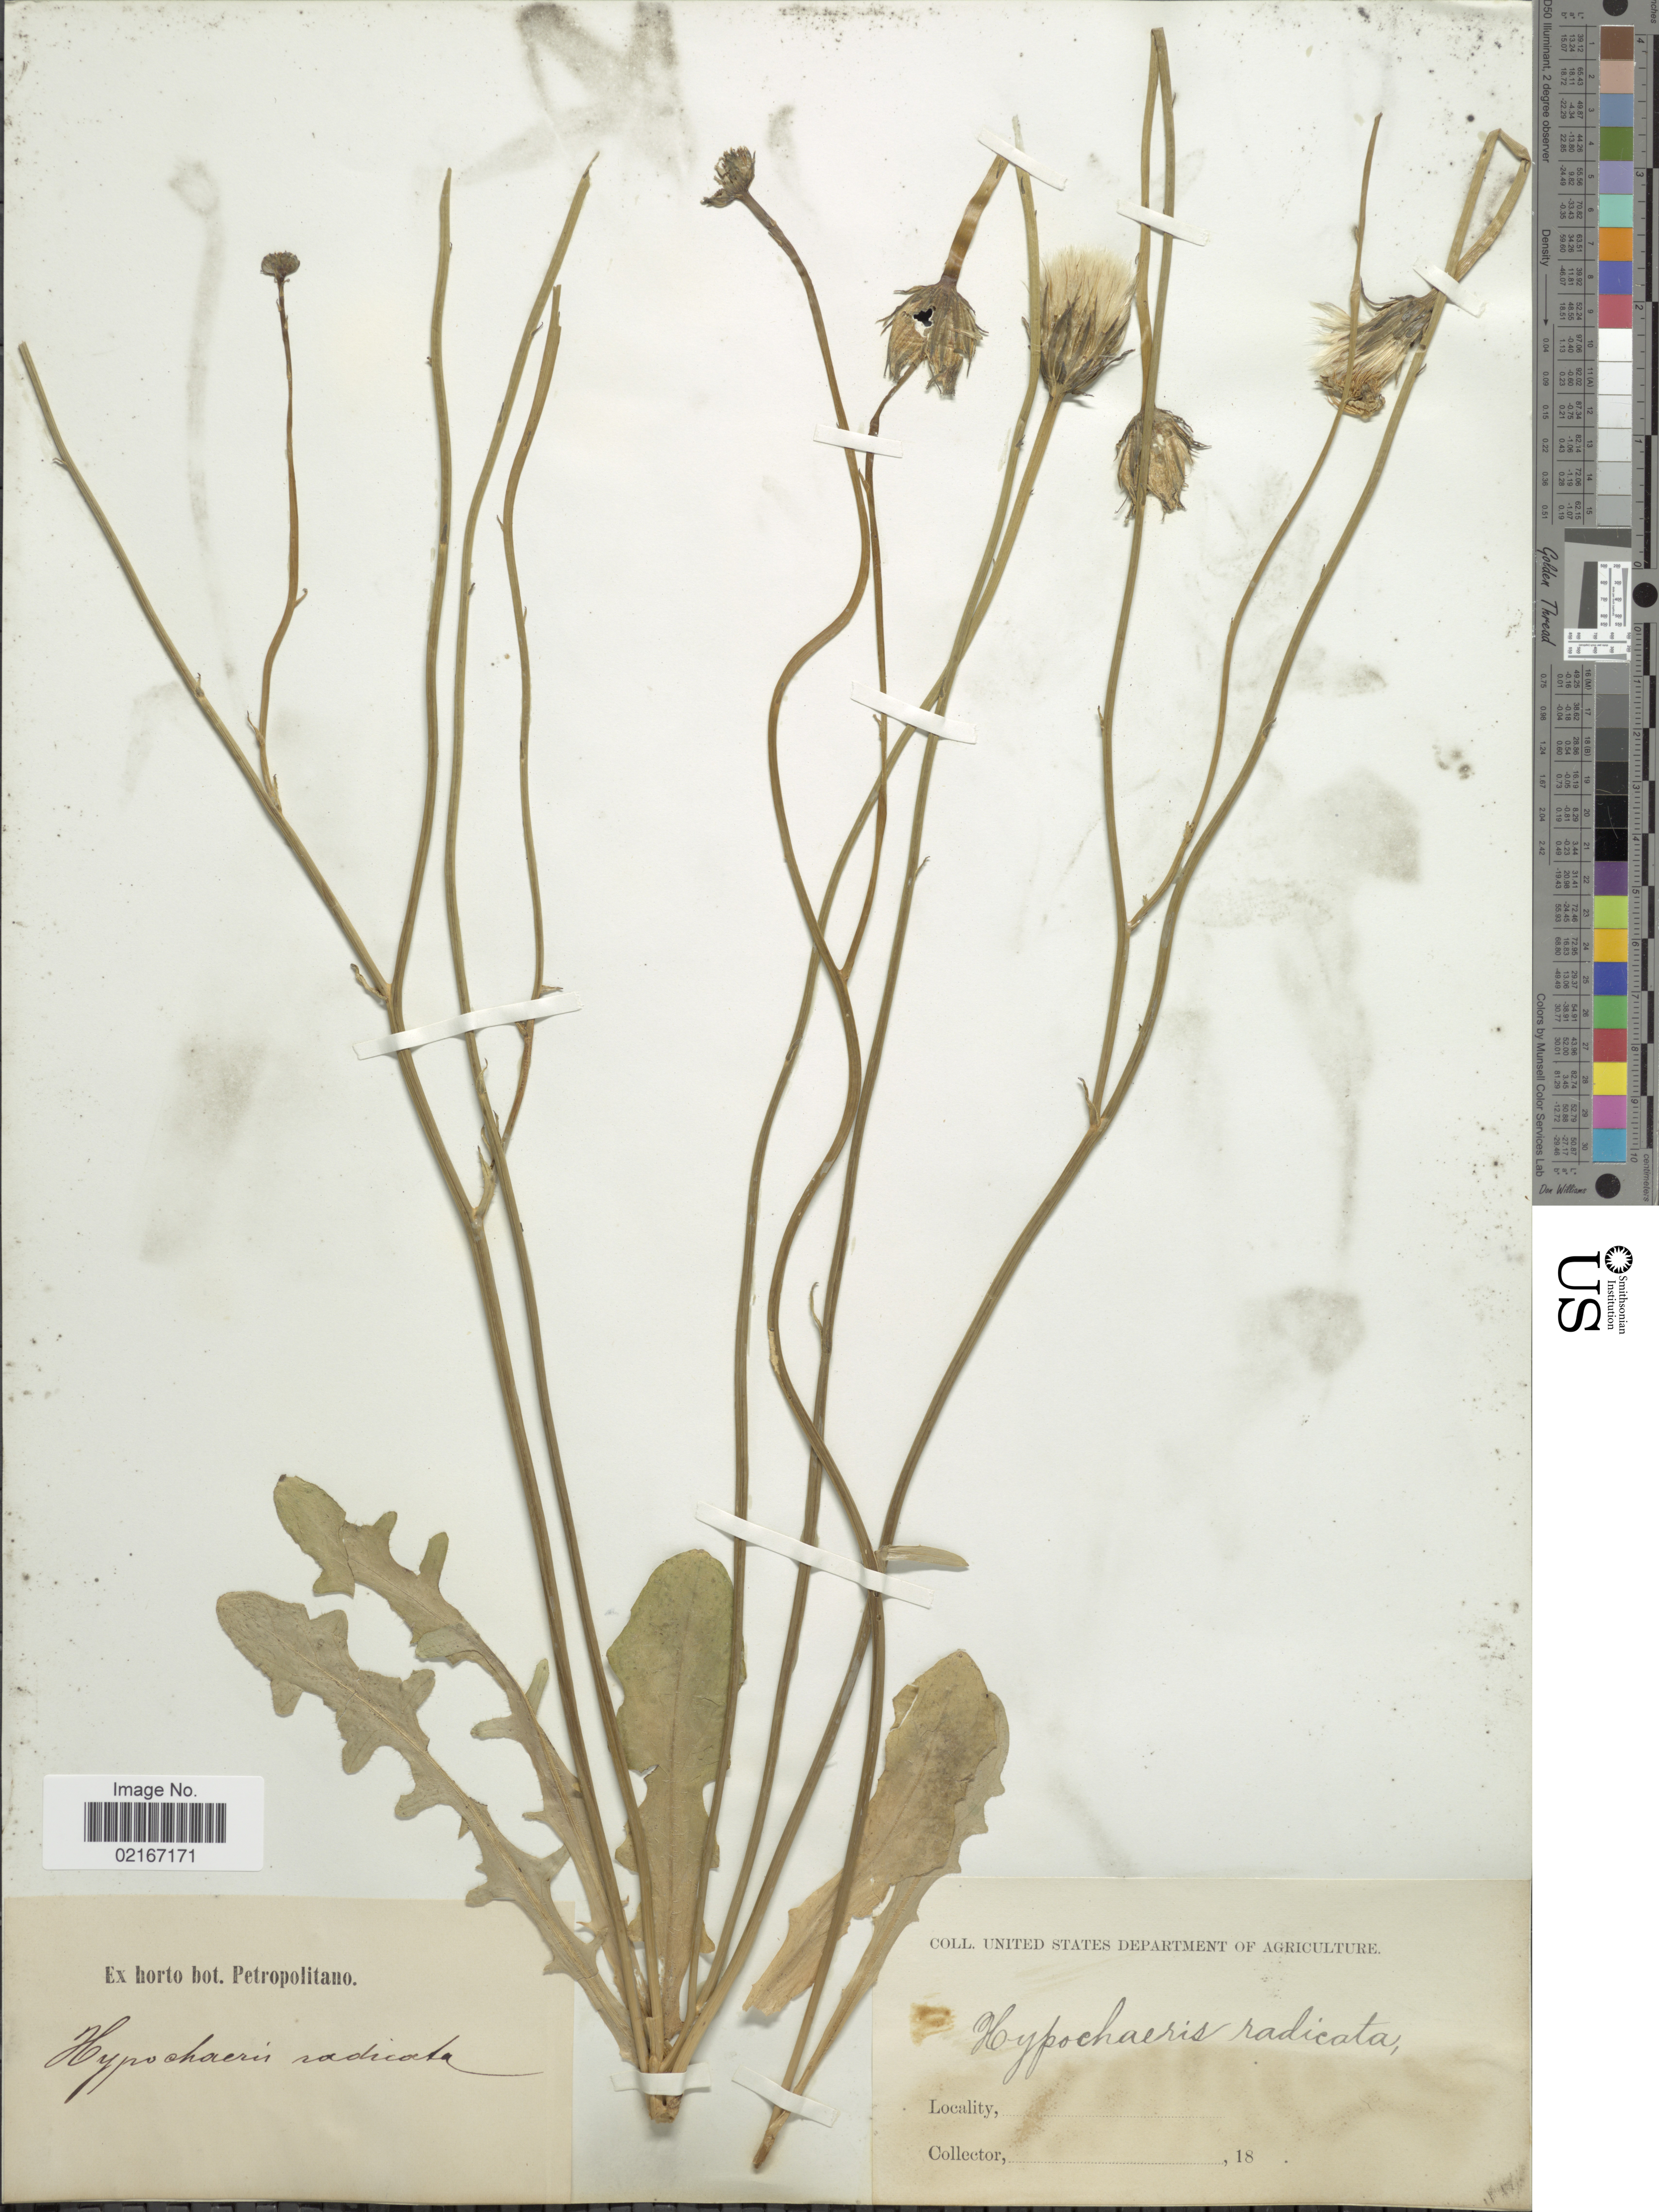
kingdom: Plantae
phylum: Tracheophyta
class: Magnoliopsida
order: Asterales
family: Asteraceae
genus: Hypochaeris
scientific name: Hypochaeris radicata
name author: L.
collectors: ex Herb. Horti Bot. Petropolitani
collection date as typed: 18